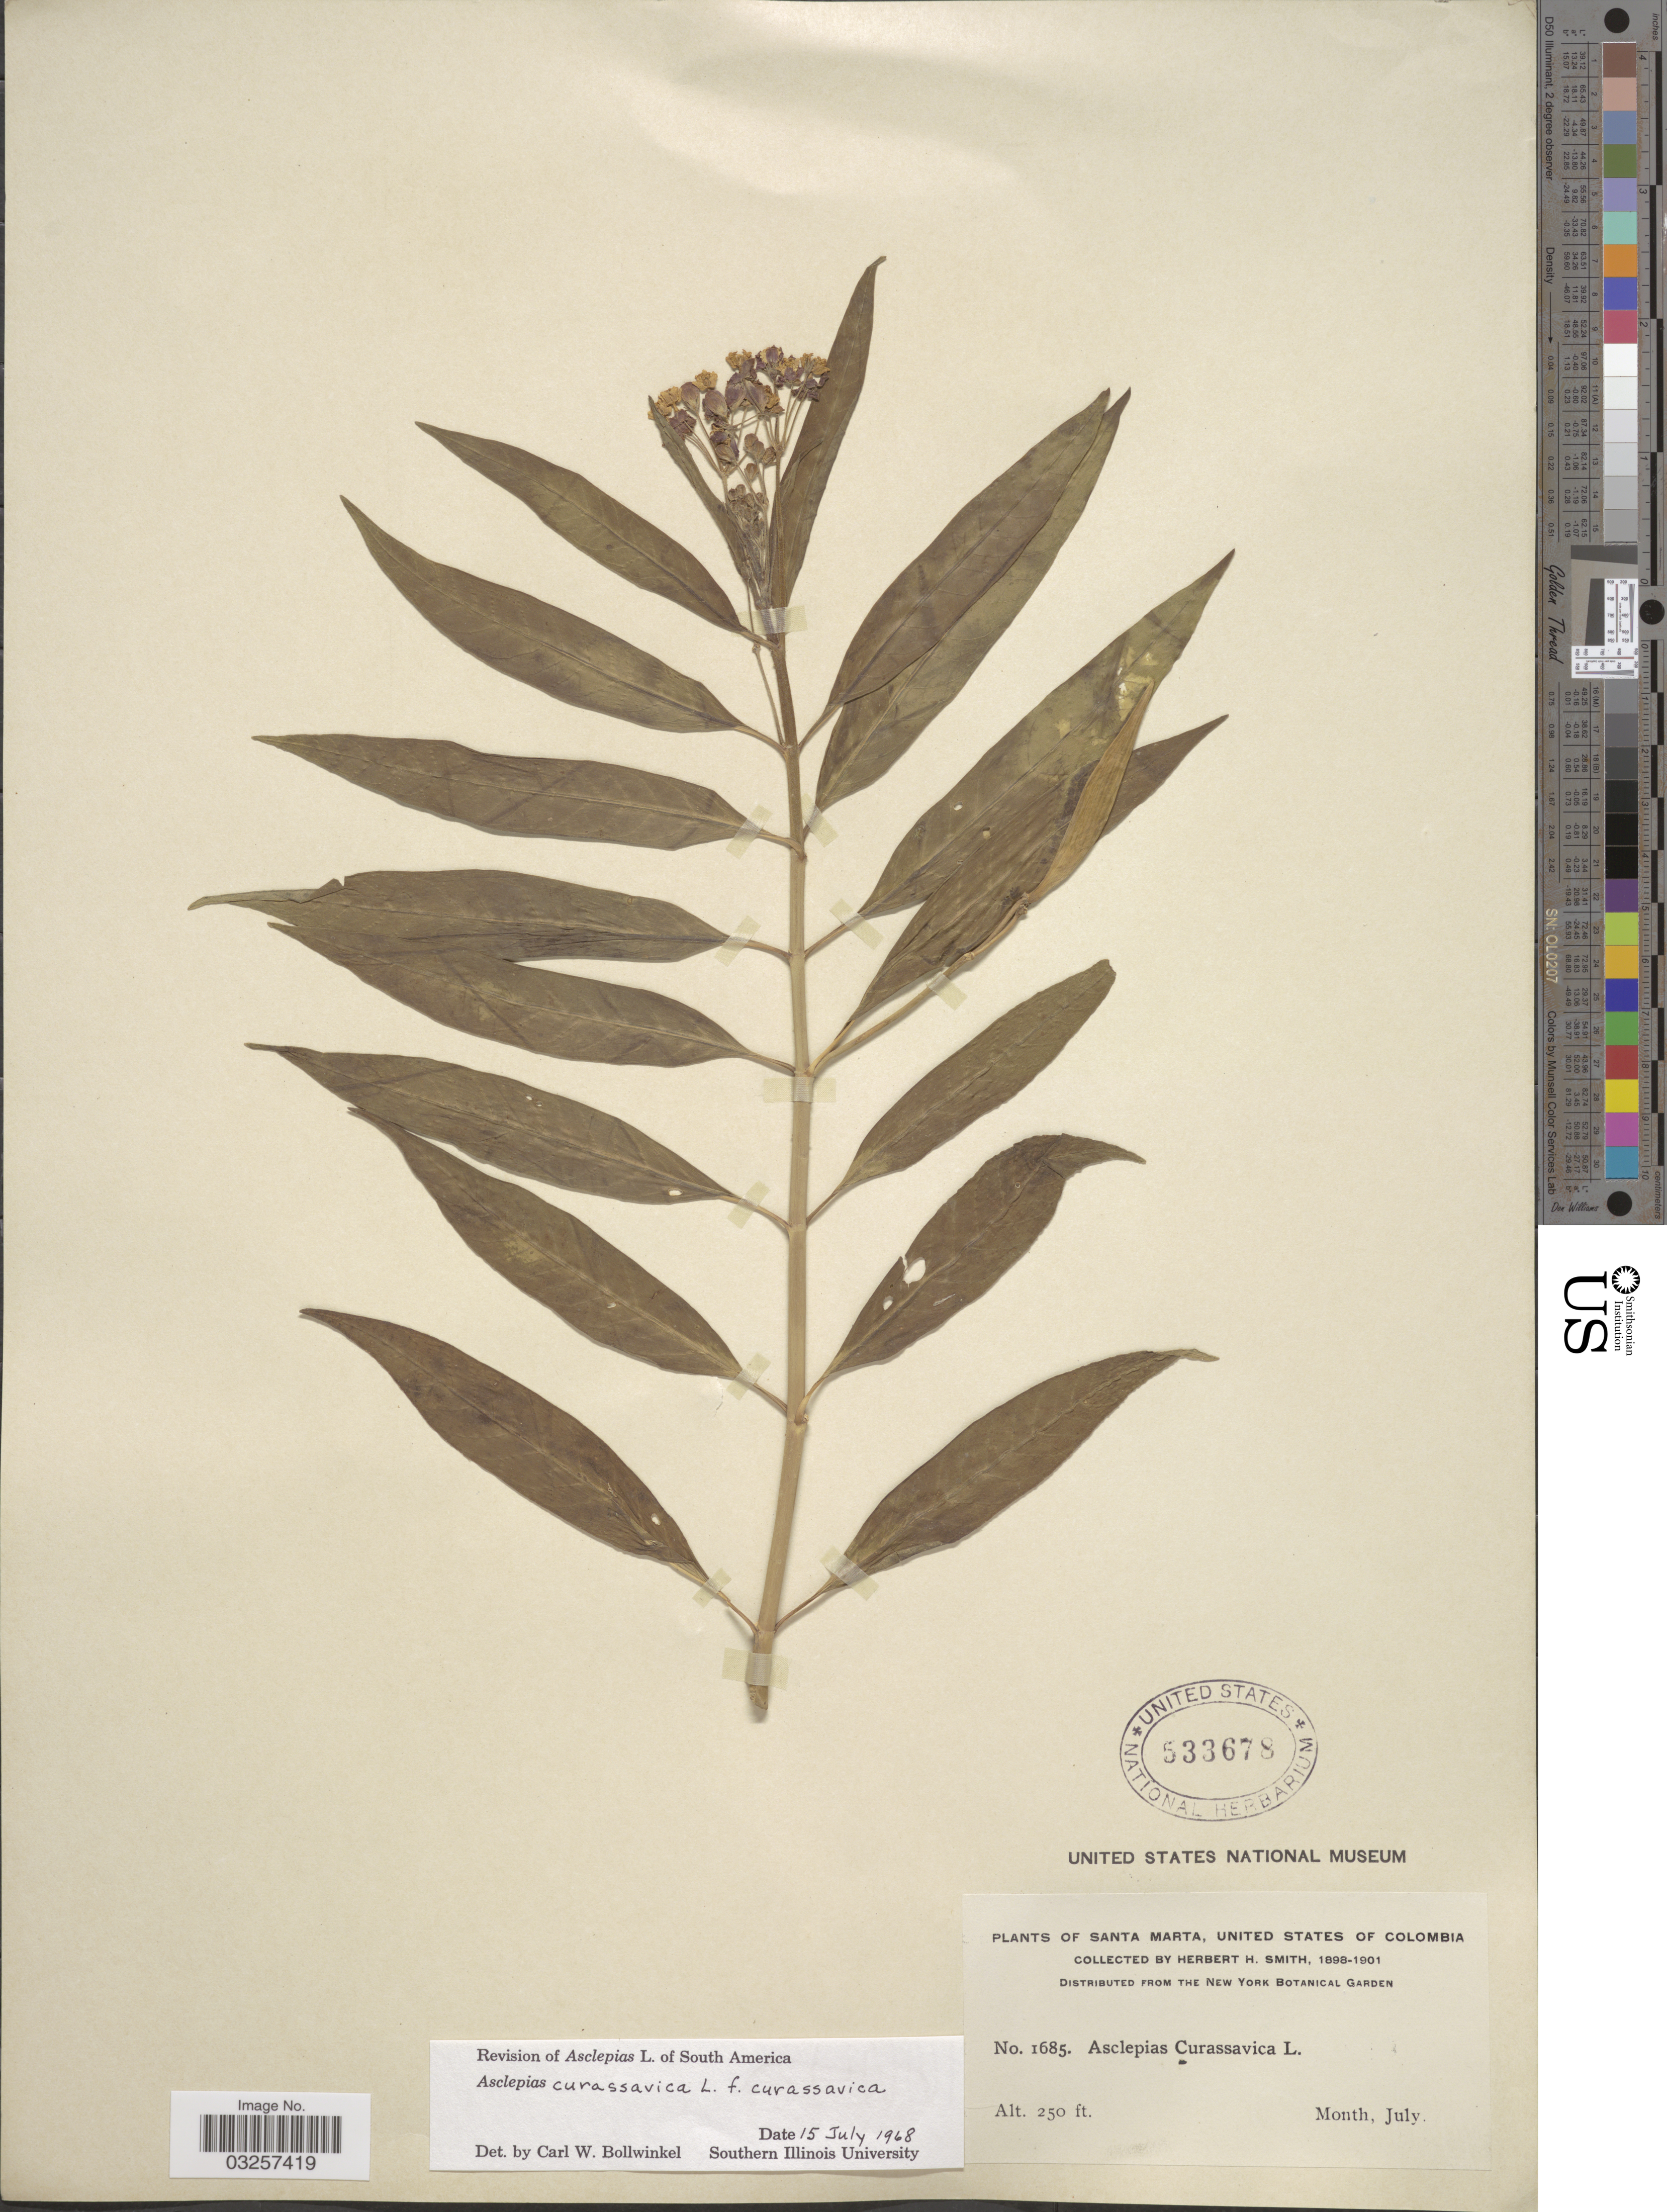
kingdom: Plantae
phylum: Tracheophyta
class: Magnoliopsida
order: Gentianales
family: Apocynaceae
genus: Asclepias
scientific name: Asclepias curassavica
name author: L.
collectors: Herbert H. Smith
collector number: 1685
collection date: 1898-07/1901-07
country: Colombia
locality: Santa Marta, United States of Colombia.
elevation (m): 76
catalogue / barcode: US 533678